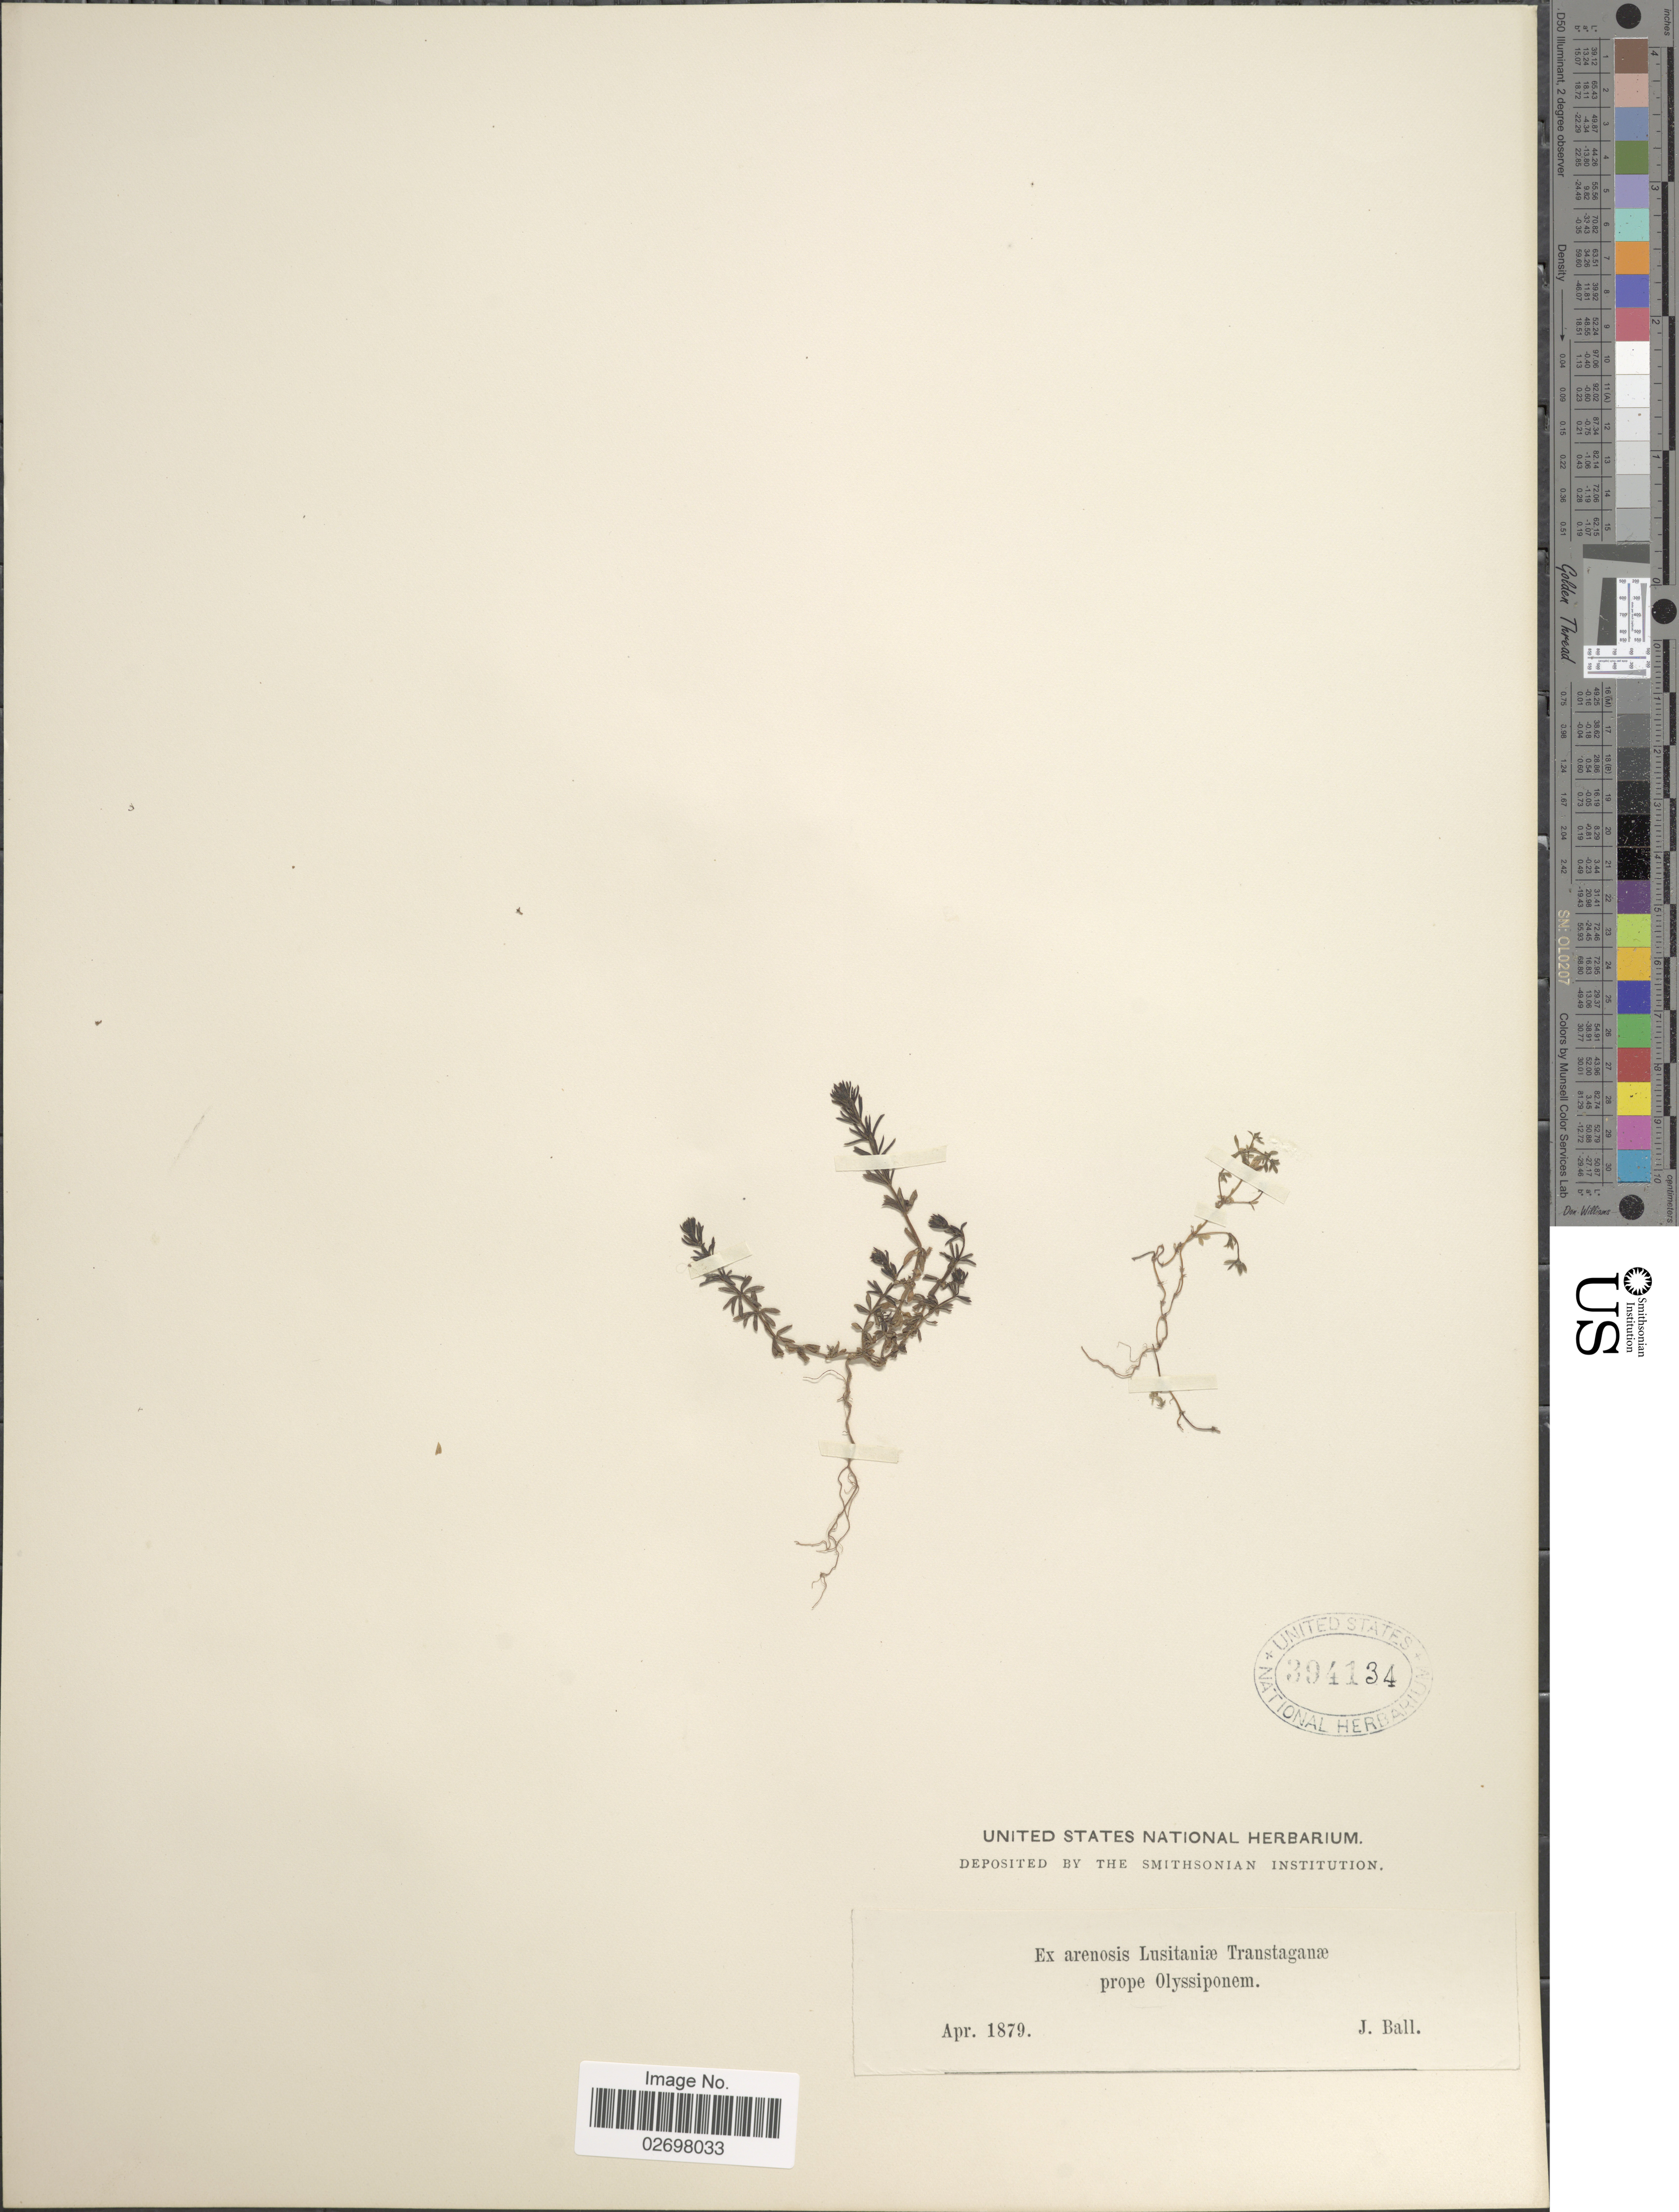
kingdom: Plantae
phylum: Tracheophyta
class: Magnoliopsida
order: Gentianales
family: Rubiaceae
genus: Galium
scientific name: Galium sp.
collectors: J. Ball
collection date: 1879-04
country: Portugal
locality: Ex arenosis Lusitaniae Transtaganae prope Olyssiponem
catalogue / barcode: US 394134